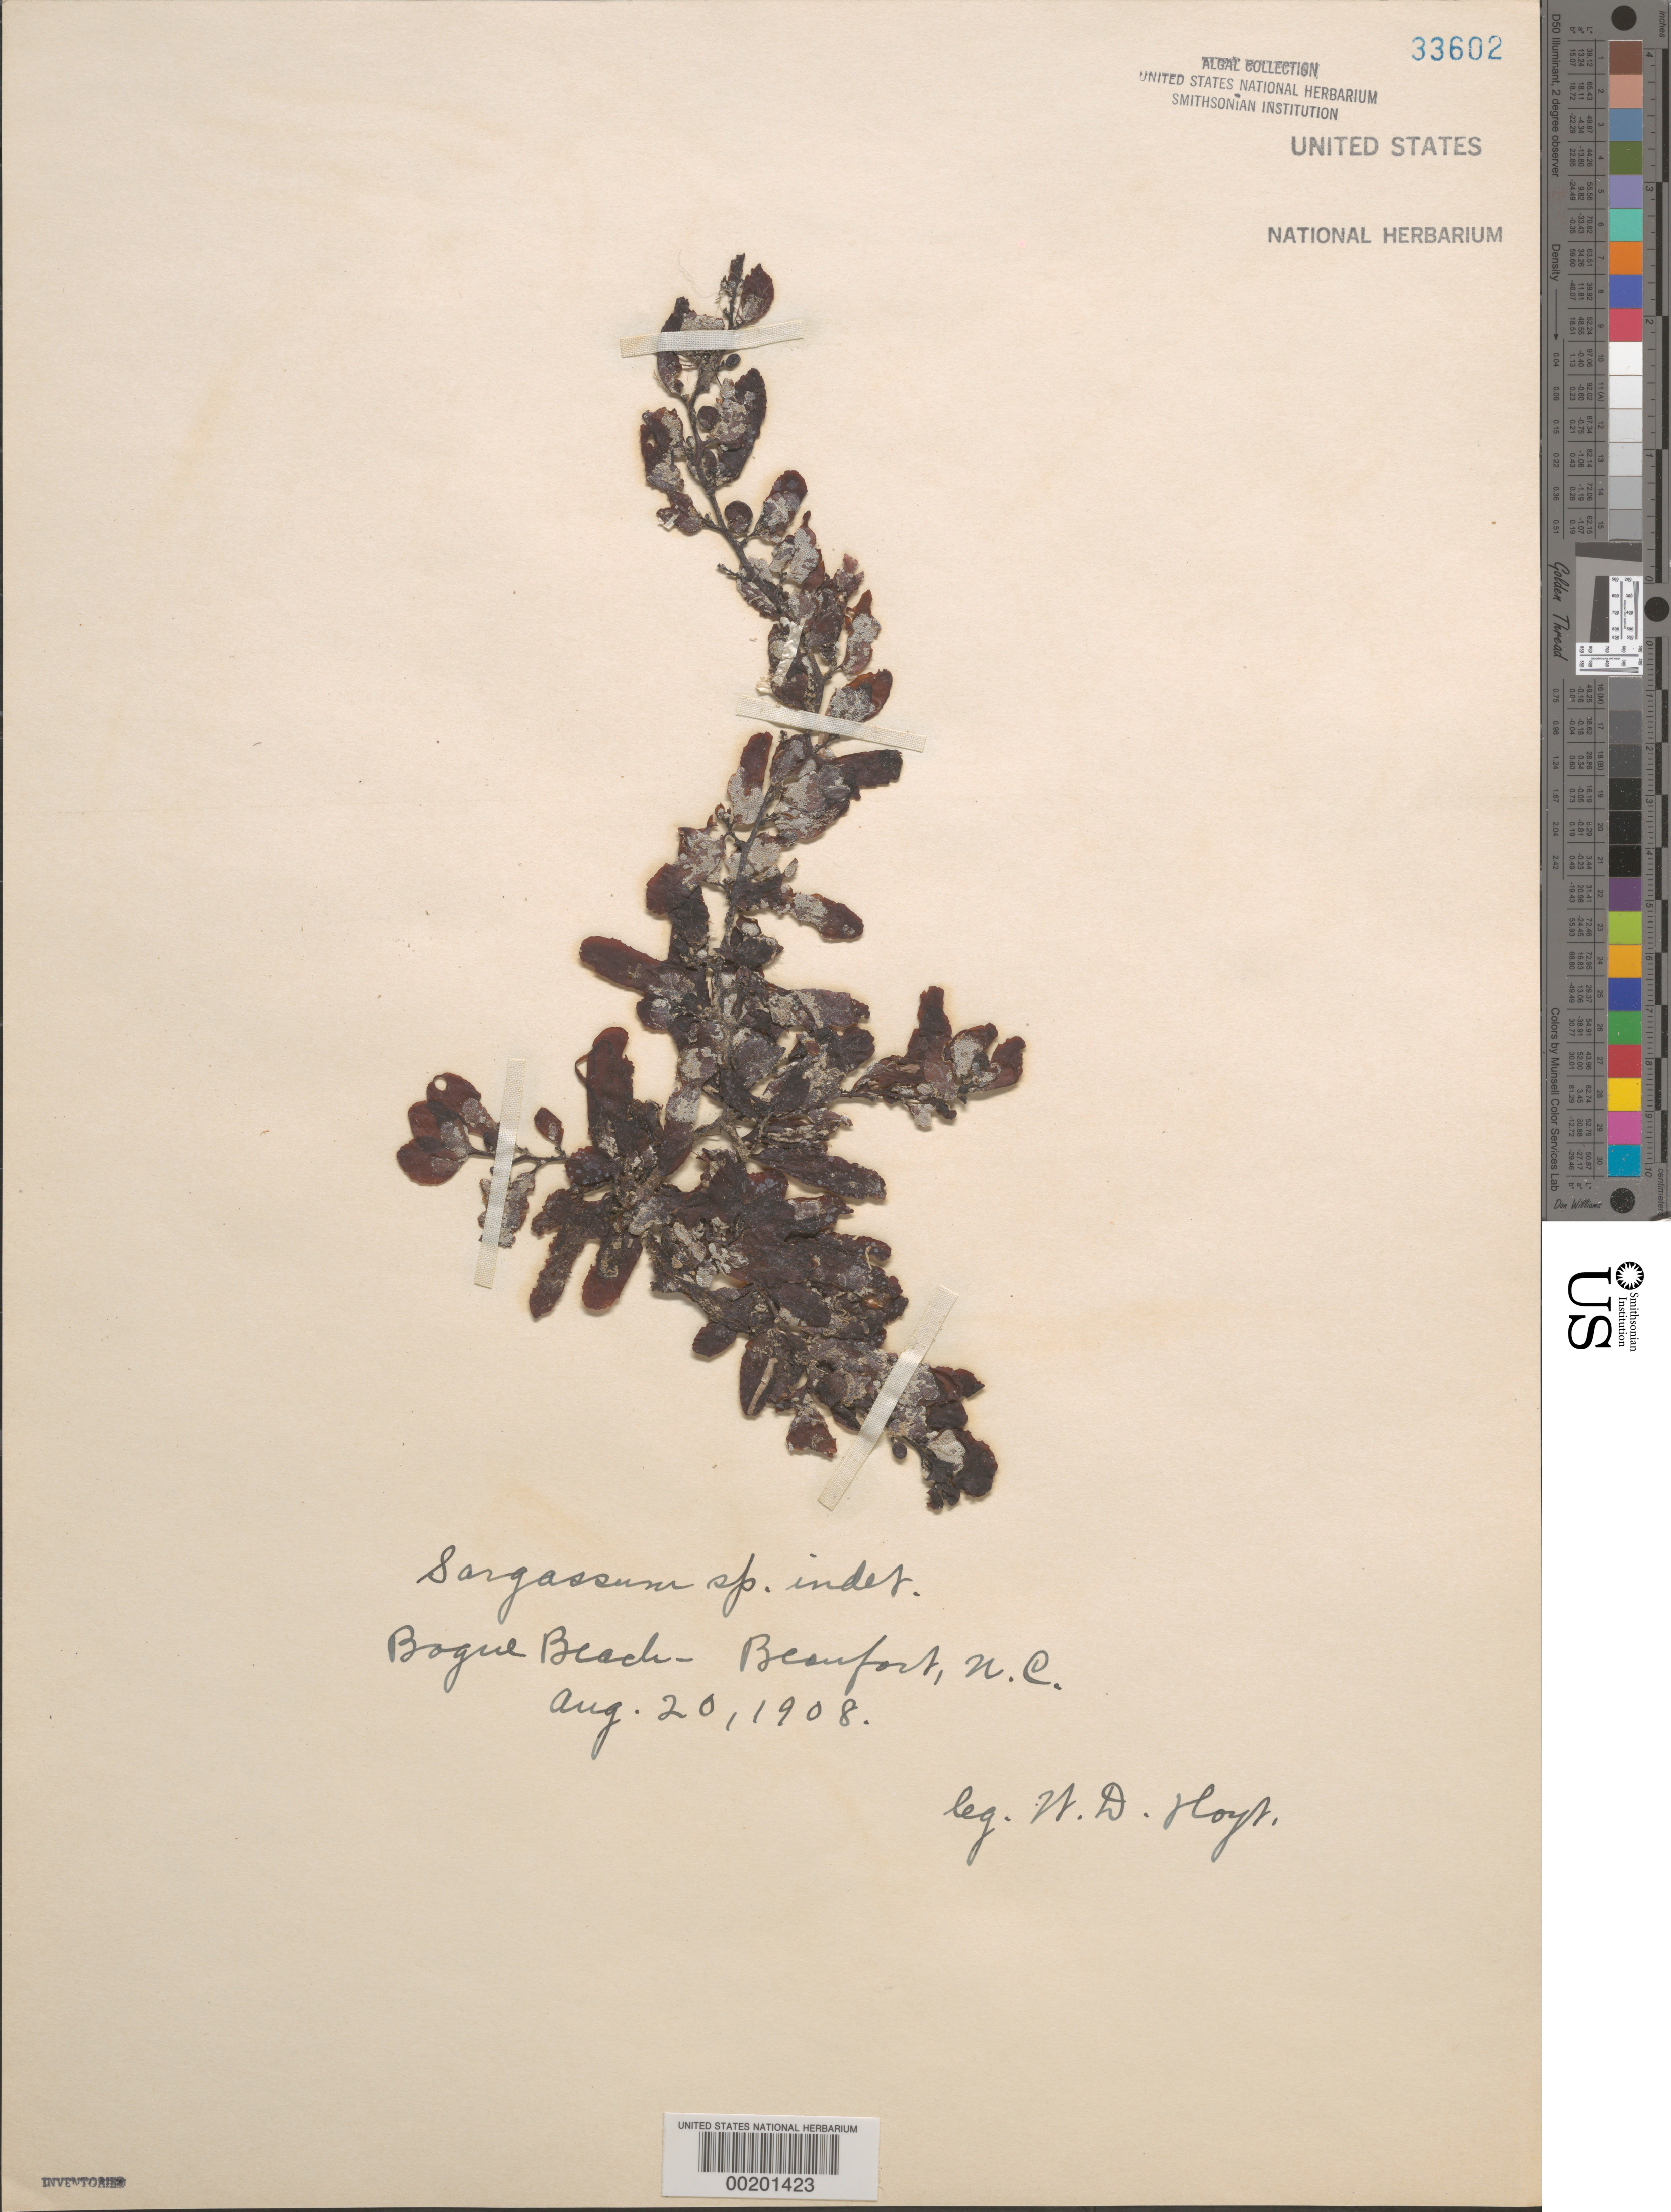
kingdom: Chromista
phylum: Ochrophyta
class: Phaeophyceae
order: Fucales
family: Sargassaceae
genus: Sargassum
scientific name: Sargassum sp.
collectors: W. D. Hoyt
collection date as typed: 20 Aug 1908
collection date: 1908-08-20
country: United States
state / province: North Carolina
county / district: Carteret County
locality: Beaufort, Bogue Beach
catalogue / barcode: US 33602